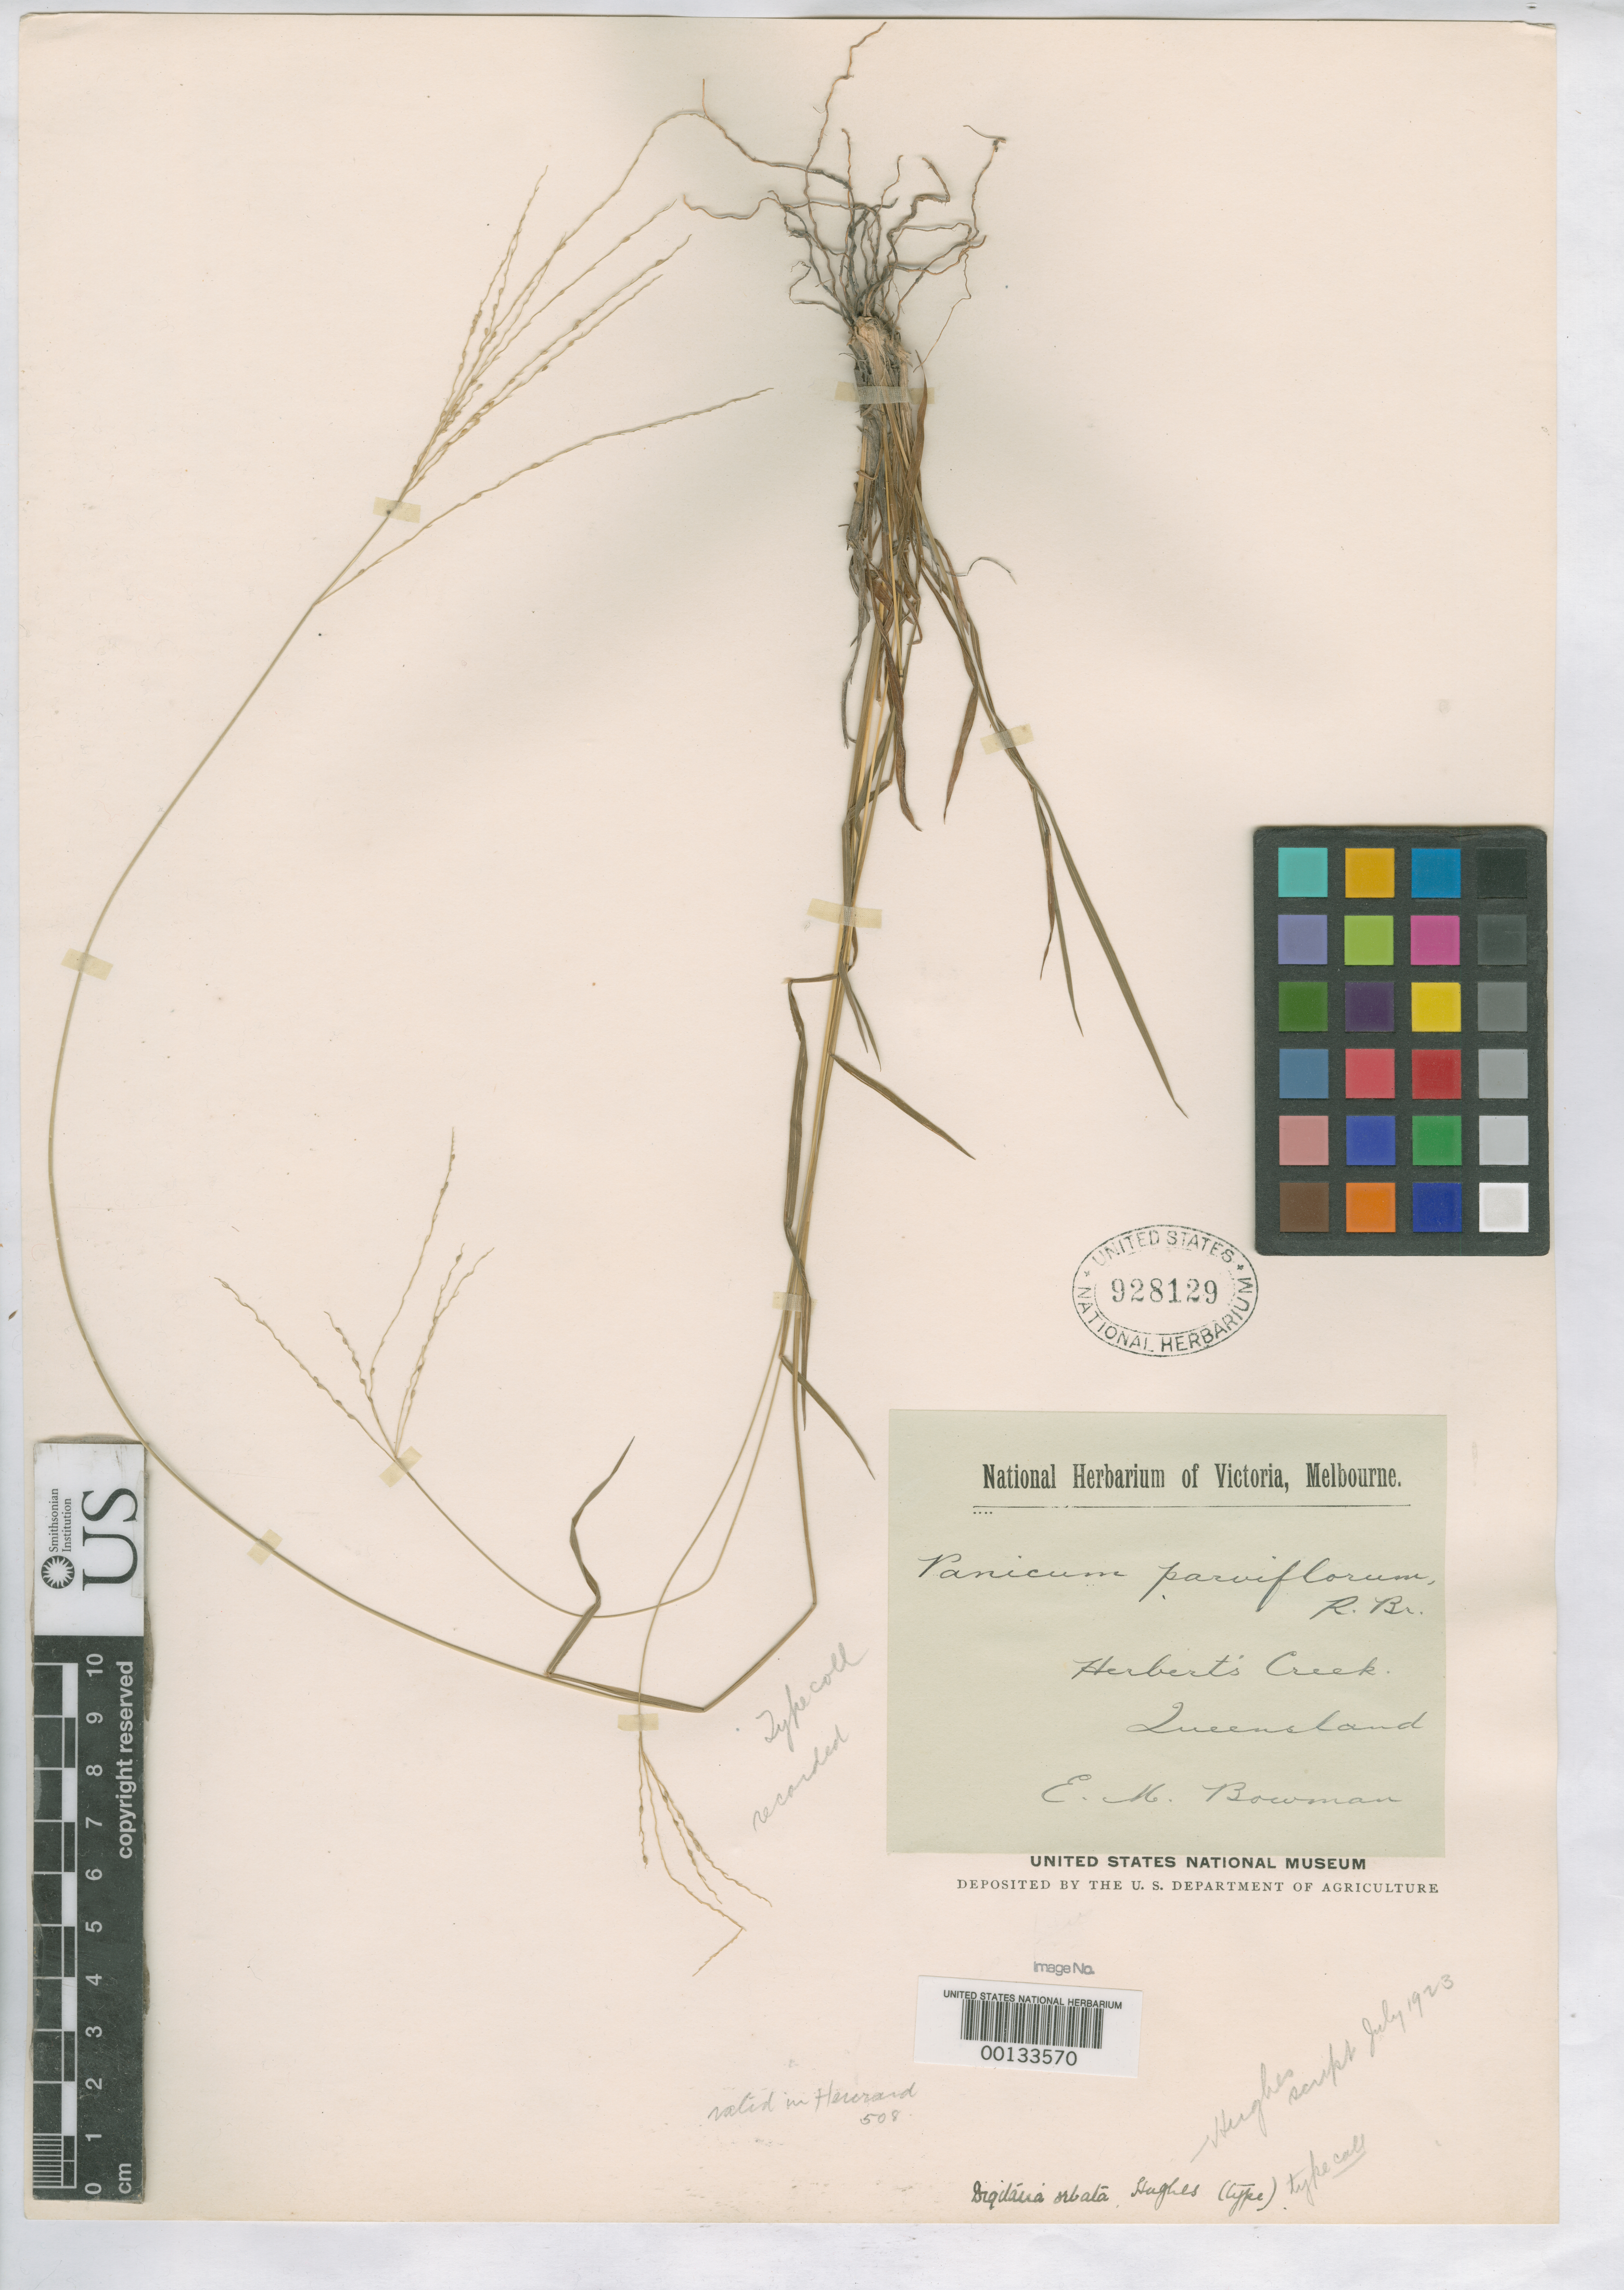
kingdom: Plantae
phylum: Tracheophyta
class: Liliopsida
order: Poales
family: Poaceae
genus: Digitaria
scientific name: Digitaria orbata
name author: Hughes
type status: Isotype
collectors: E. Bowman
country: Australia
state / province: Queensland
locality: Herbert's Creek.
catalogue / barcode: US 928129